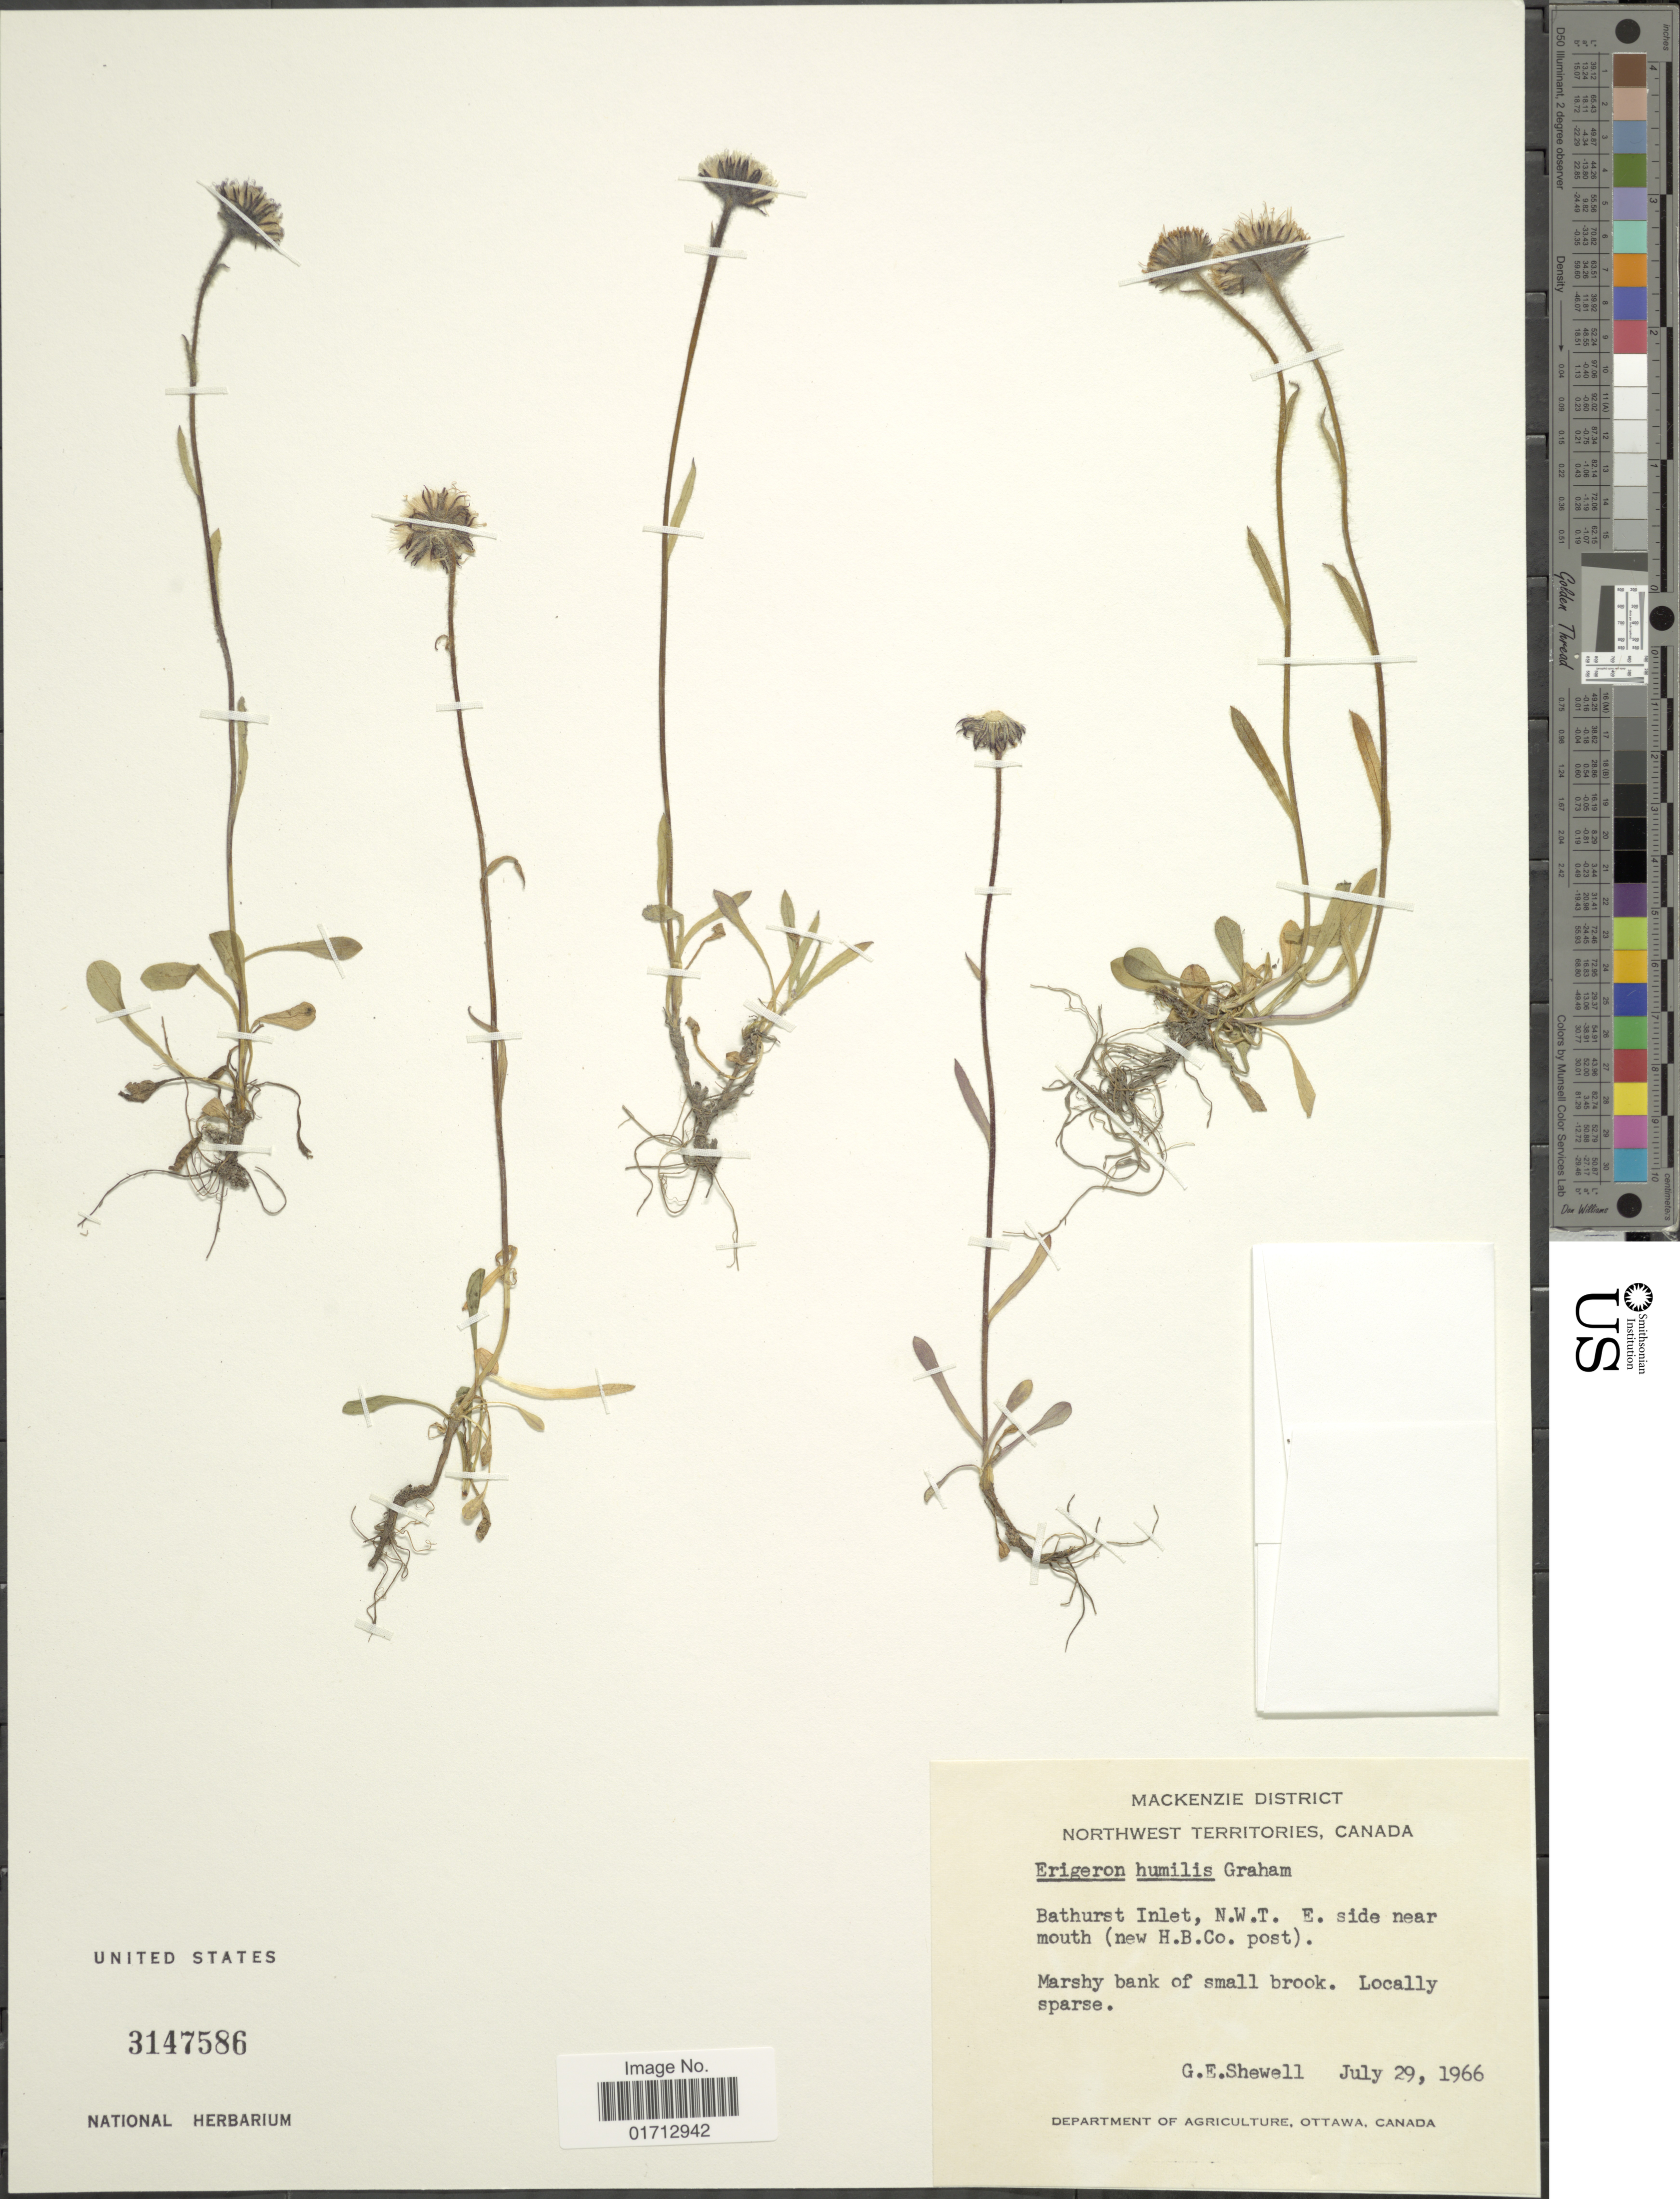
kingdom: Plantae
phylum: Tracheophyta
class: Magnoliopsida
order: Asterales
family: Asteraceae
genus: Erigeron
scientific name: Erigeron humilis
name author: Graham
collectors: G. Shewell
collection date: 1966-07-29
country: Canada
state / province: Northwest Territories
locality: MacKenzie District, Bathurst Inlety, N. W. T. E. side near mouth (new H.B.Co, post).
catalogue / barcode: US 3147586